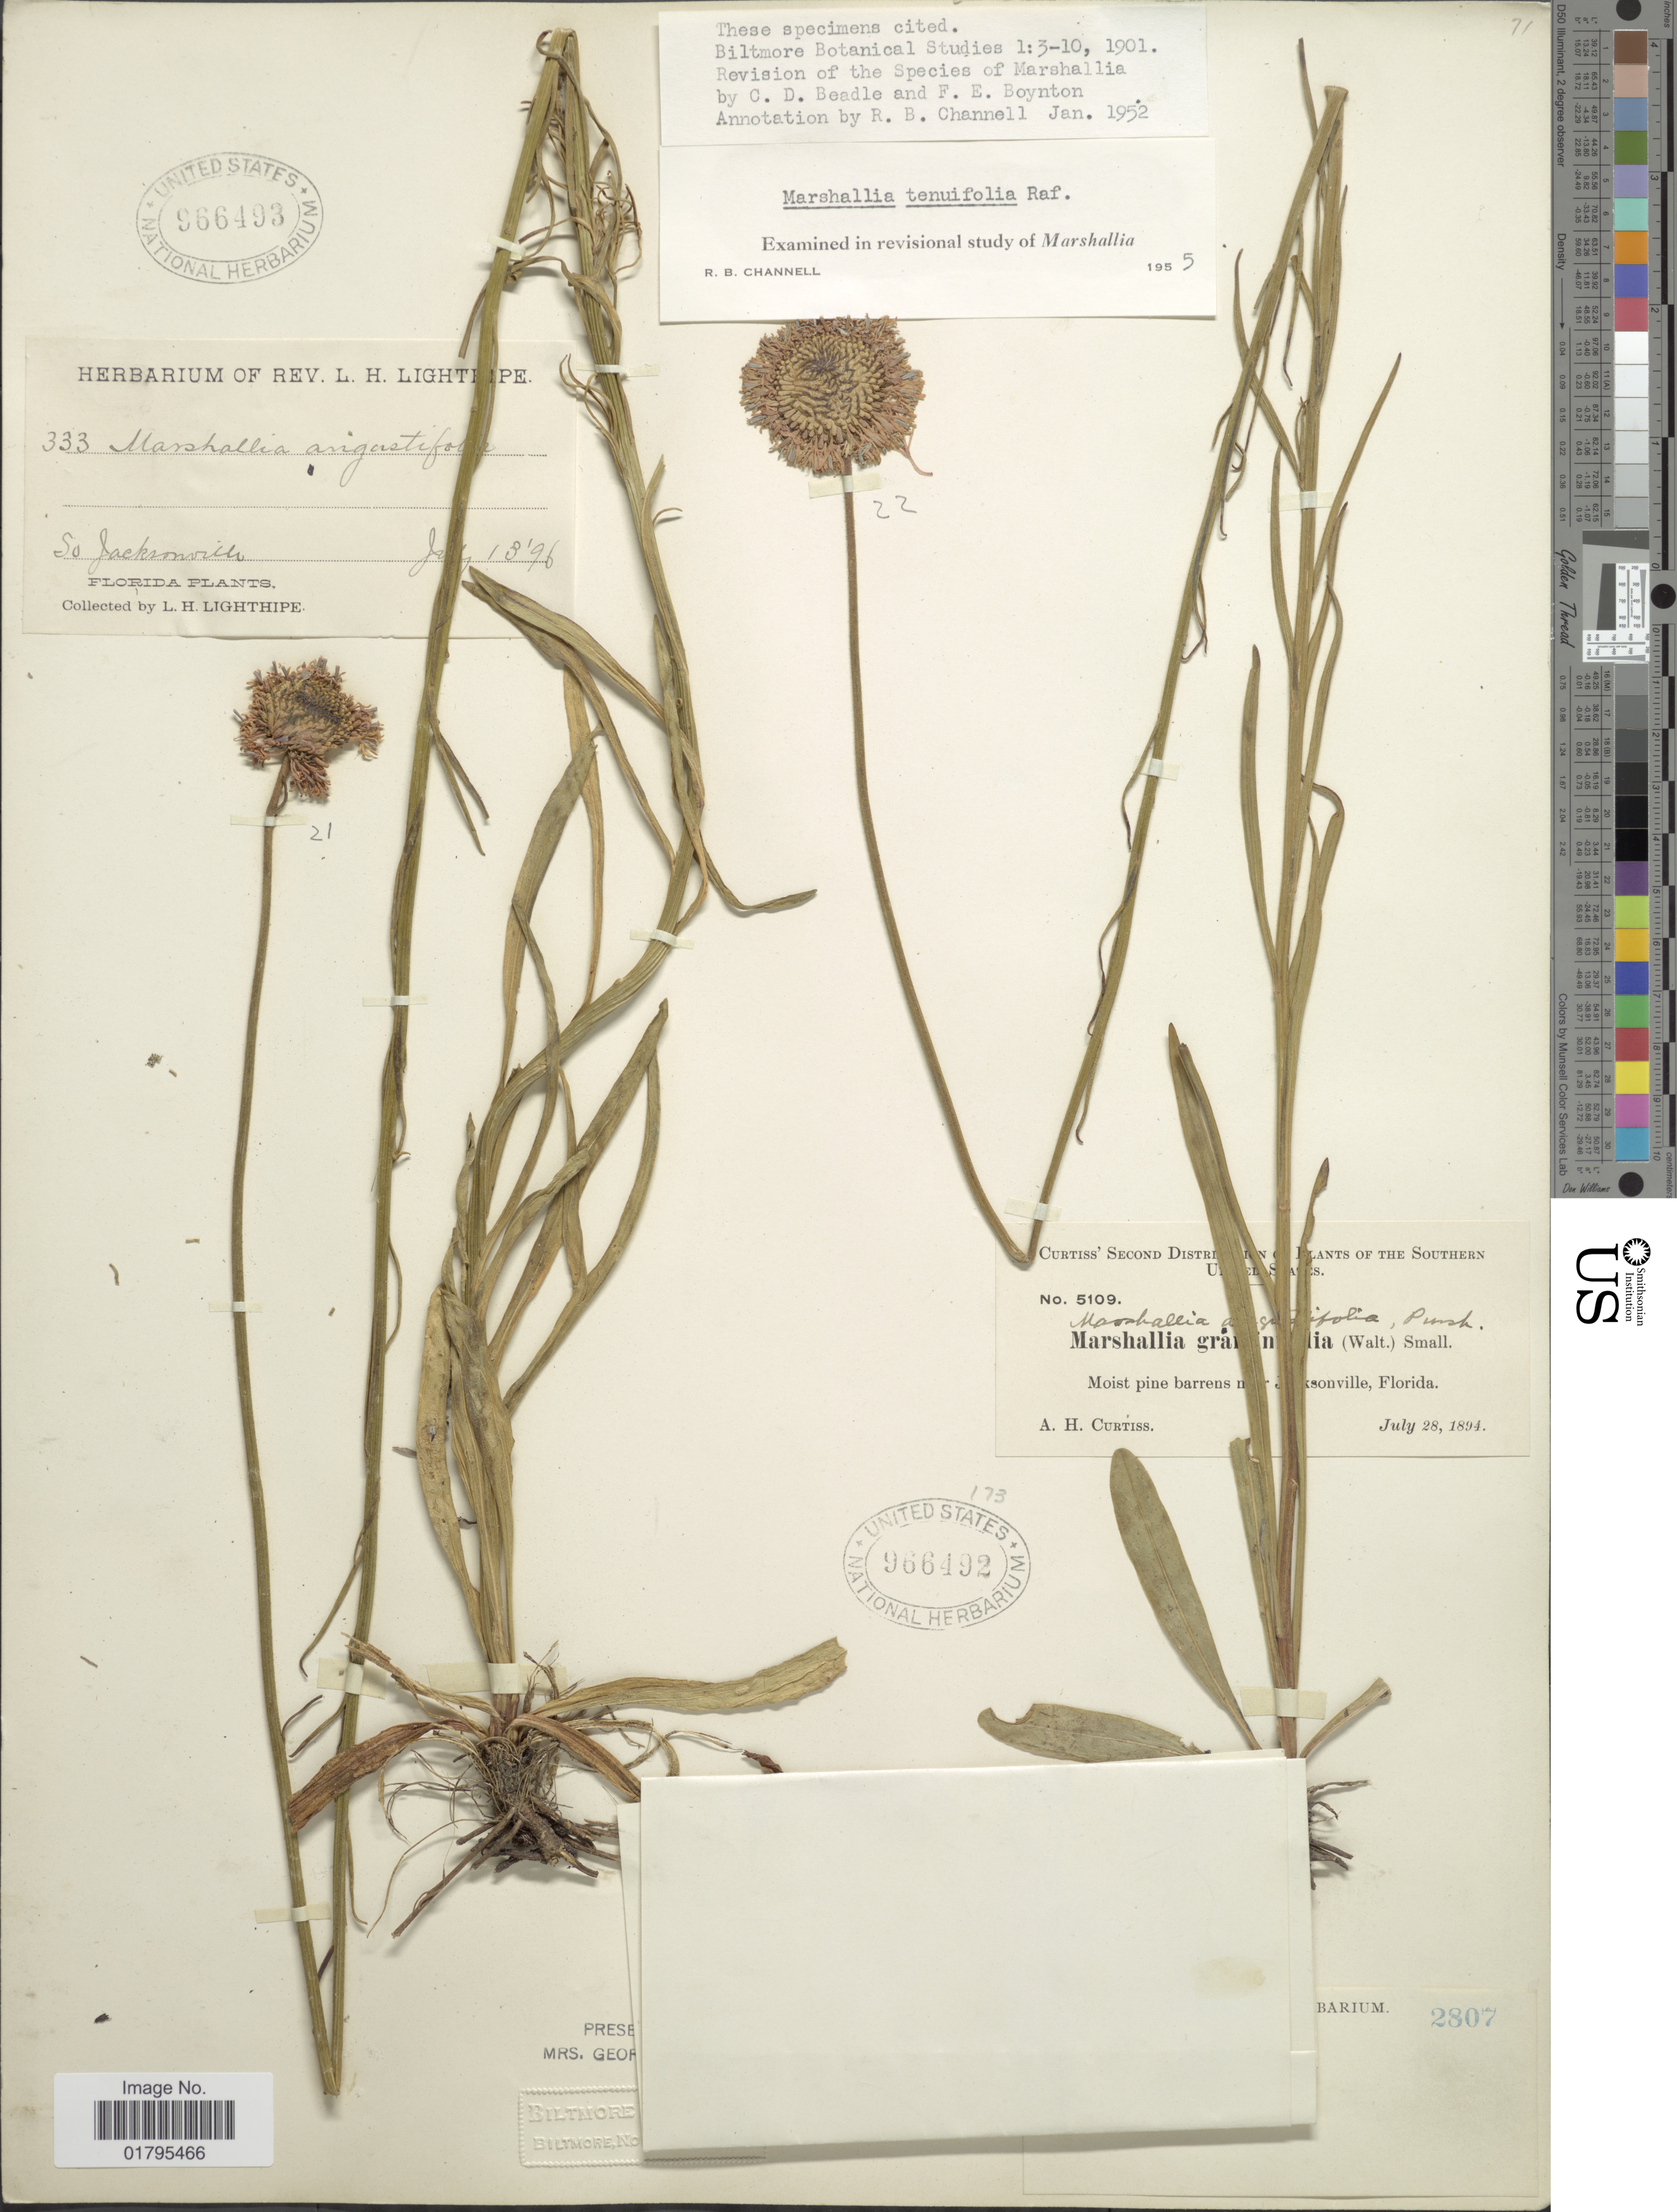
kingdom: Plantae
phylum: Tracheophyta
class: Magnoliopsida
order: Asterales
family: Asteraceae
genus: Marshallia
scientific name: Marshallia tenuifolia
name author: Raf.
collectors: L. H. Lighthipe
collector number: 333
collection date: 1896-07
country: United States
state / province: Florida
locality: So Jacksonville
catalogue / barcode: US 966493